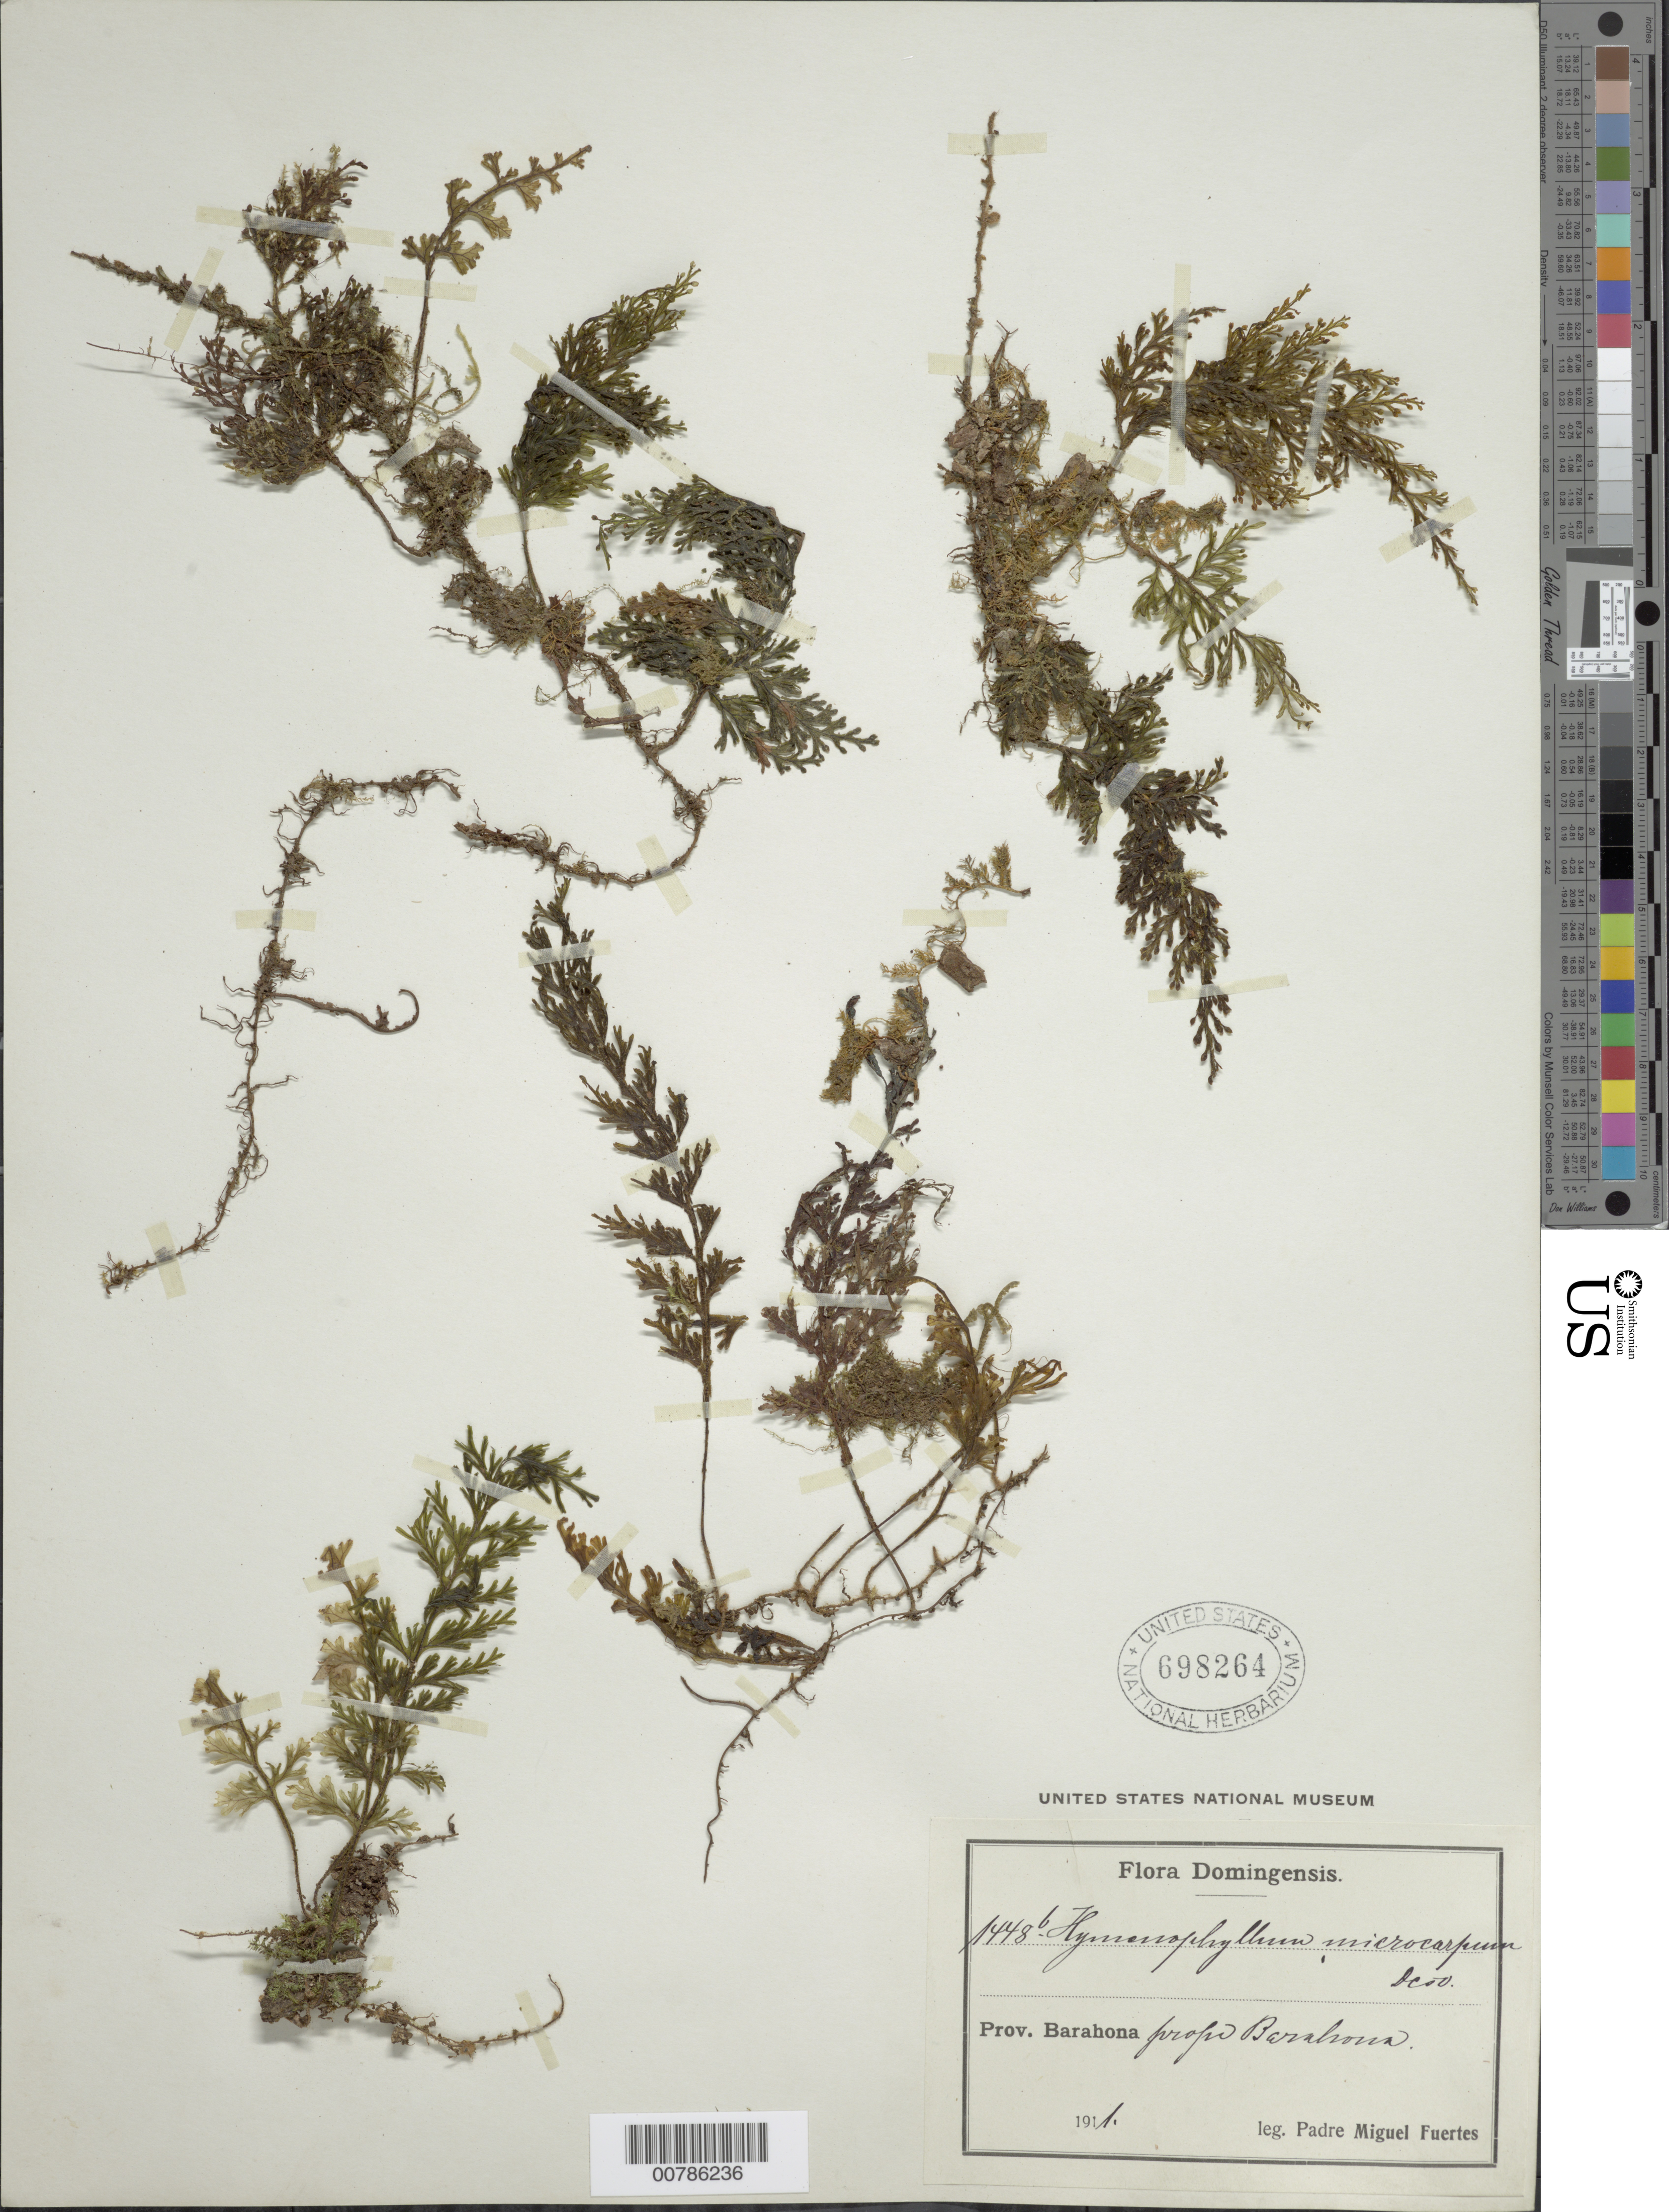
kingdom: Plantae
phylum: Tracheophyta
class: Polypodiopsida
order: Hymenophyllales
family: Hymenophyllaceae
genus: Hymenophyllum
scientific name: Hymenophyllum microcarpum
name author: (Desv.) Lellinger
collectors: M. D. Fuertes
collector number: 1448b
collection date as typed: Feb 1912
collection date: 1912-02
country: Dominican Republic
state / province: Barahona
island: Hispaniola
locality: Barahona, prope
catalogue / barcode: US 698264